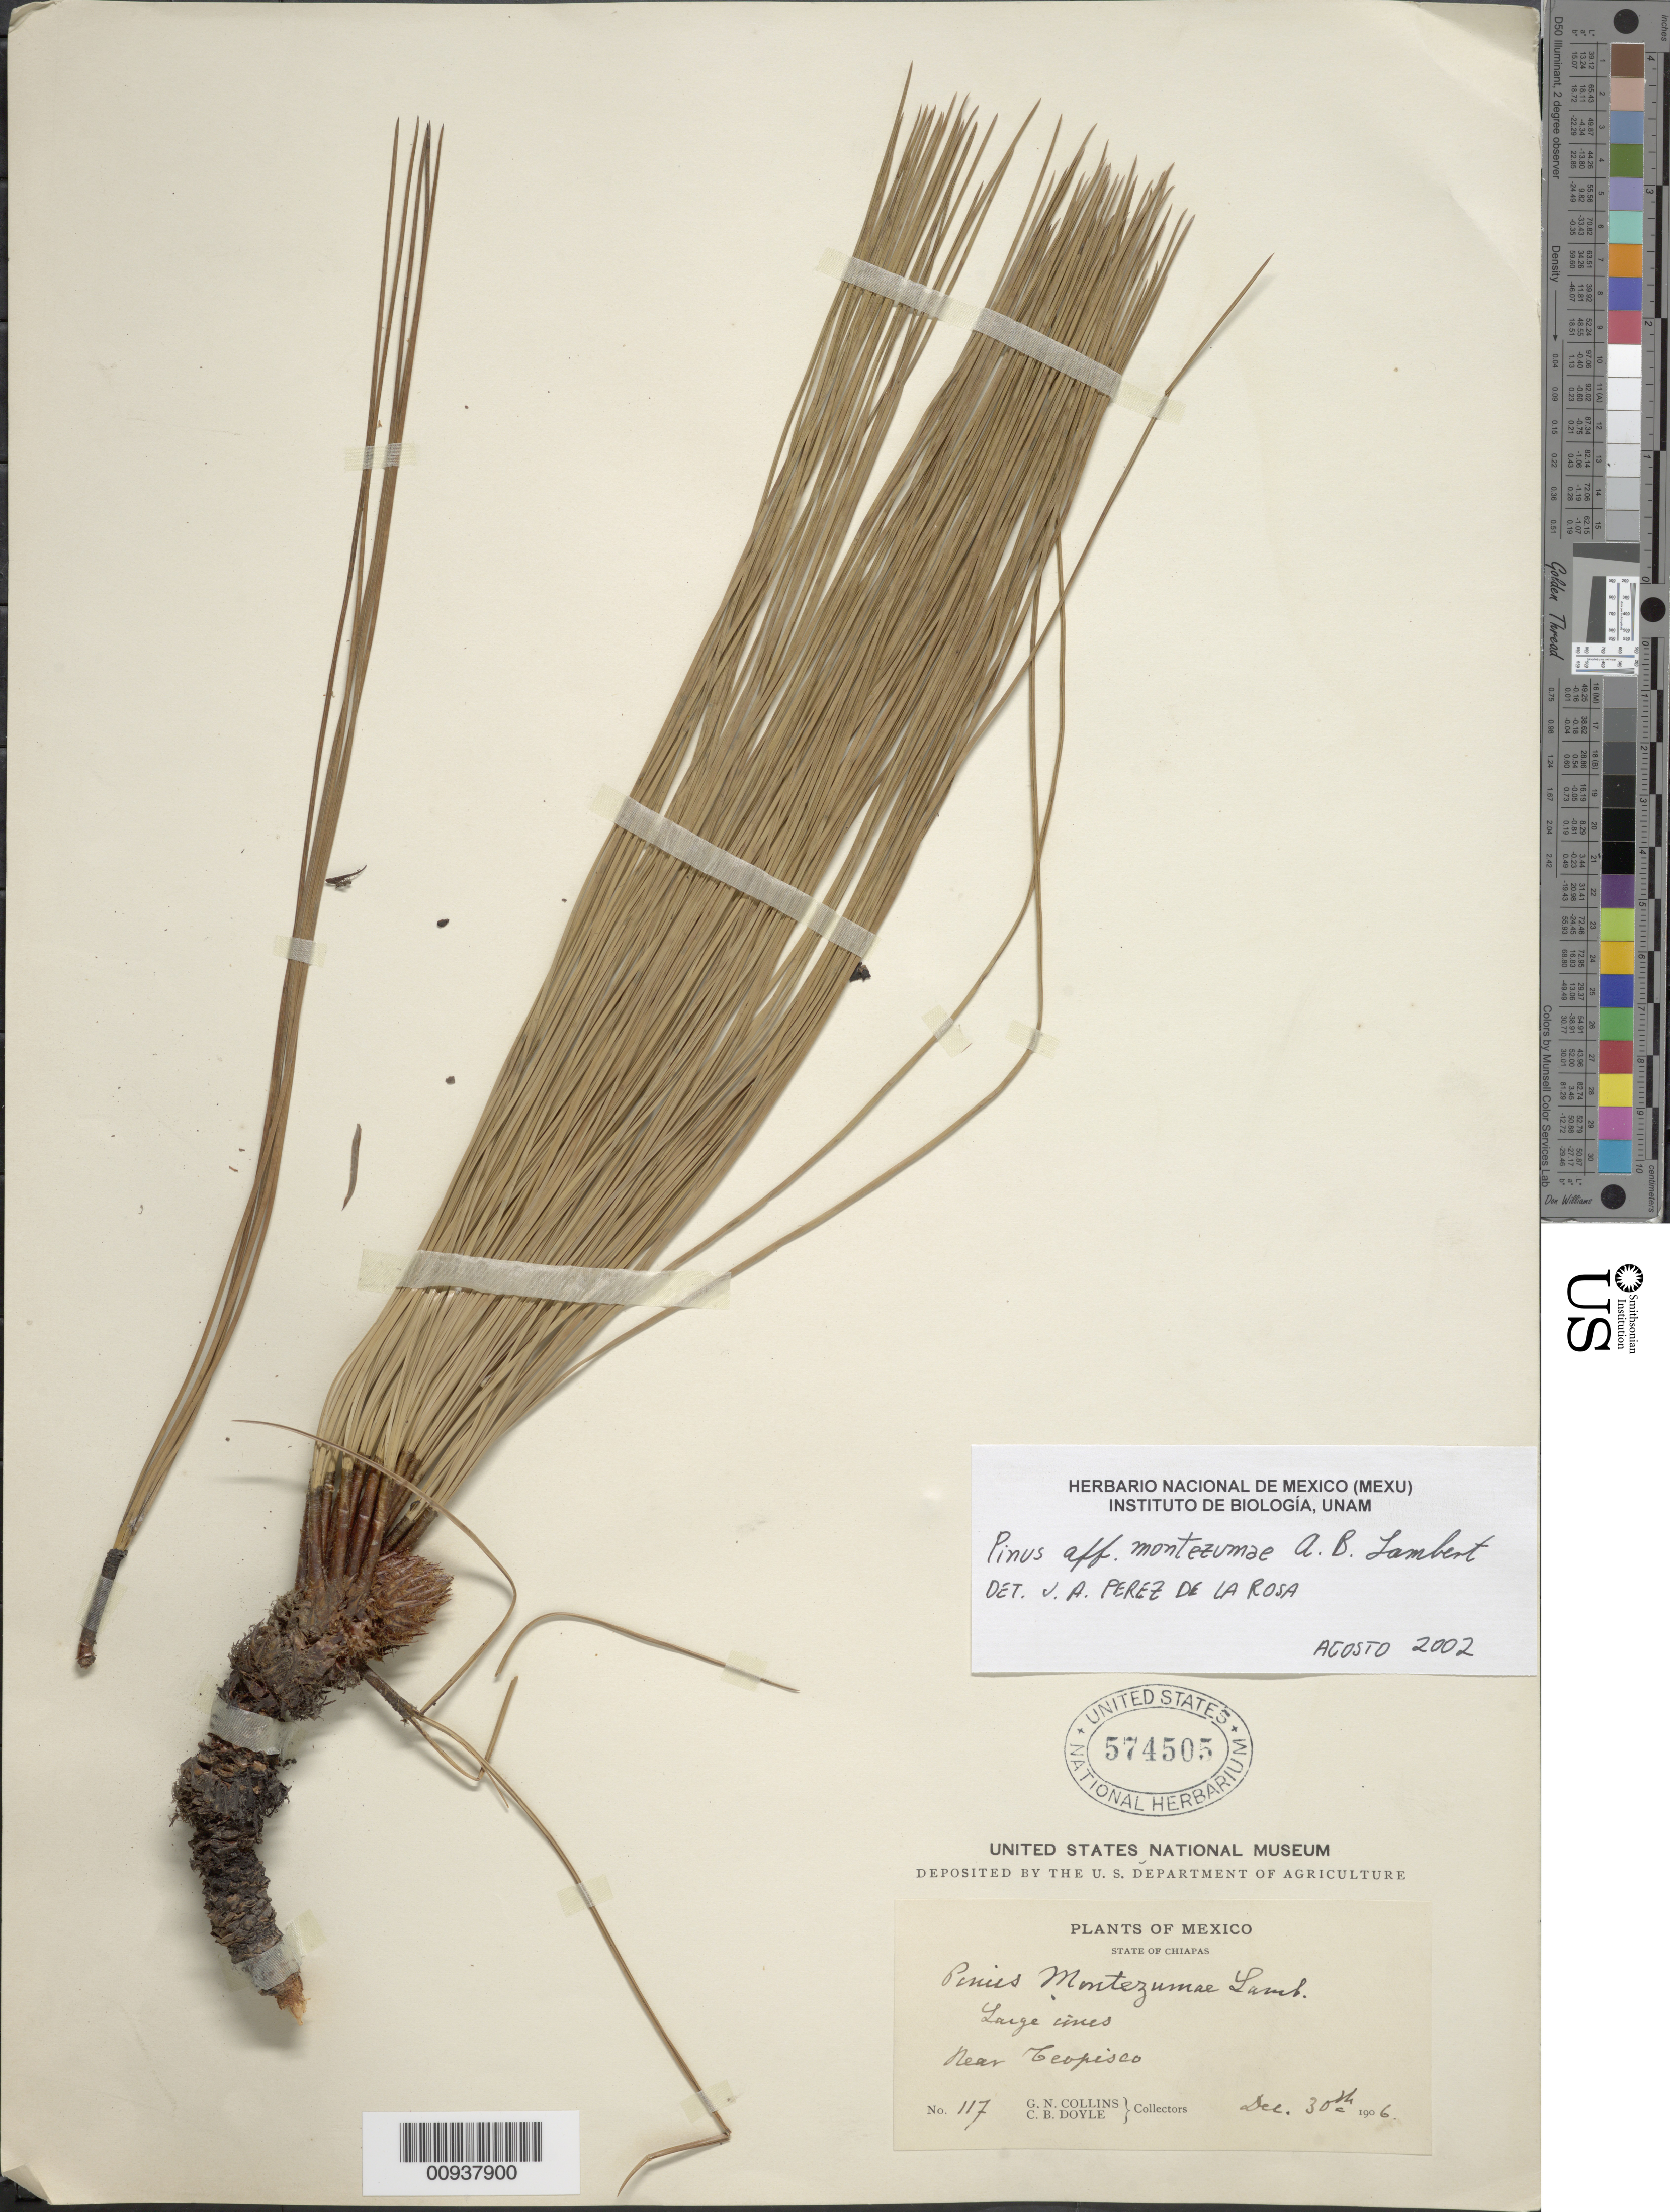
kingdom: Plantae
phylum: Tracheophyta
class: Pinopsida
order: Pinales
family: Pinaceae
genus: Pinus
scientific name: Pinus montezumae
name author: Lamb.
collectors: G. N. Collins & C. Doyle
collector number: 117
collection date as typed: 30 Dec 1906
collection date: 1906-12-30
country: Mexico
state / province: Chiapas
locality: Near Teopisco.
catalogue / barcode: US 574505